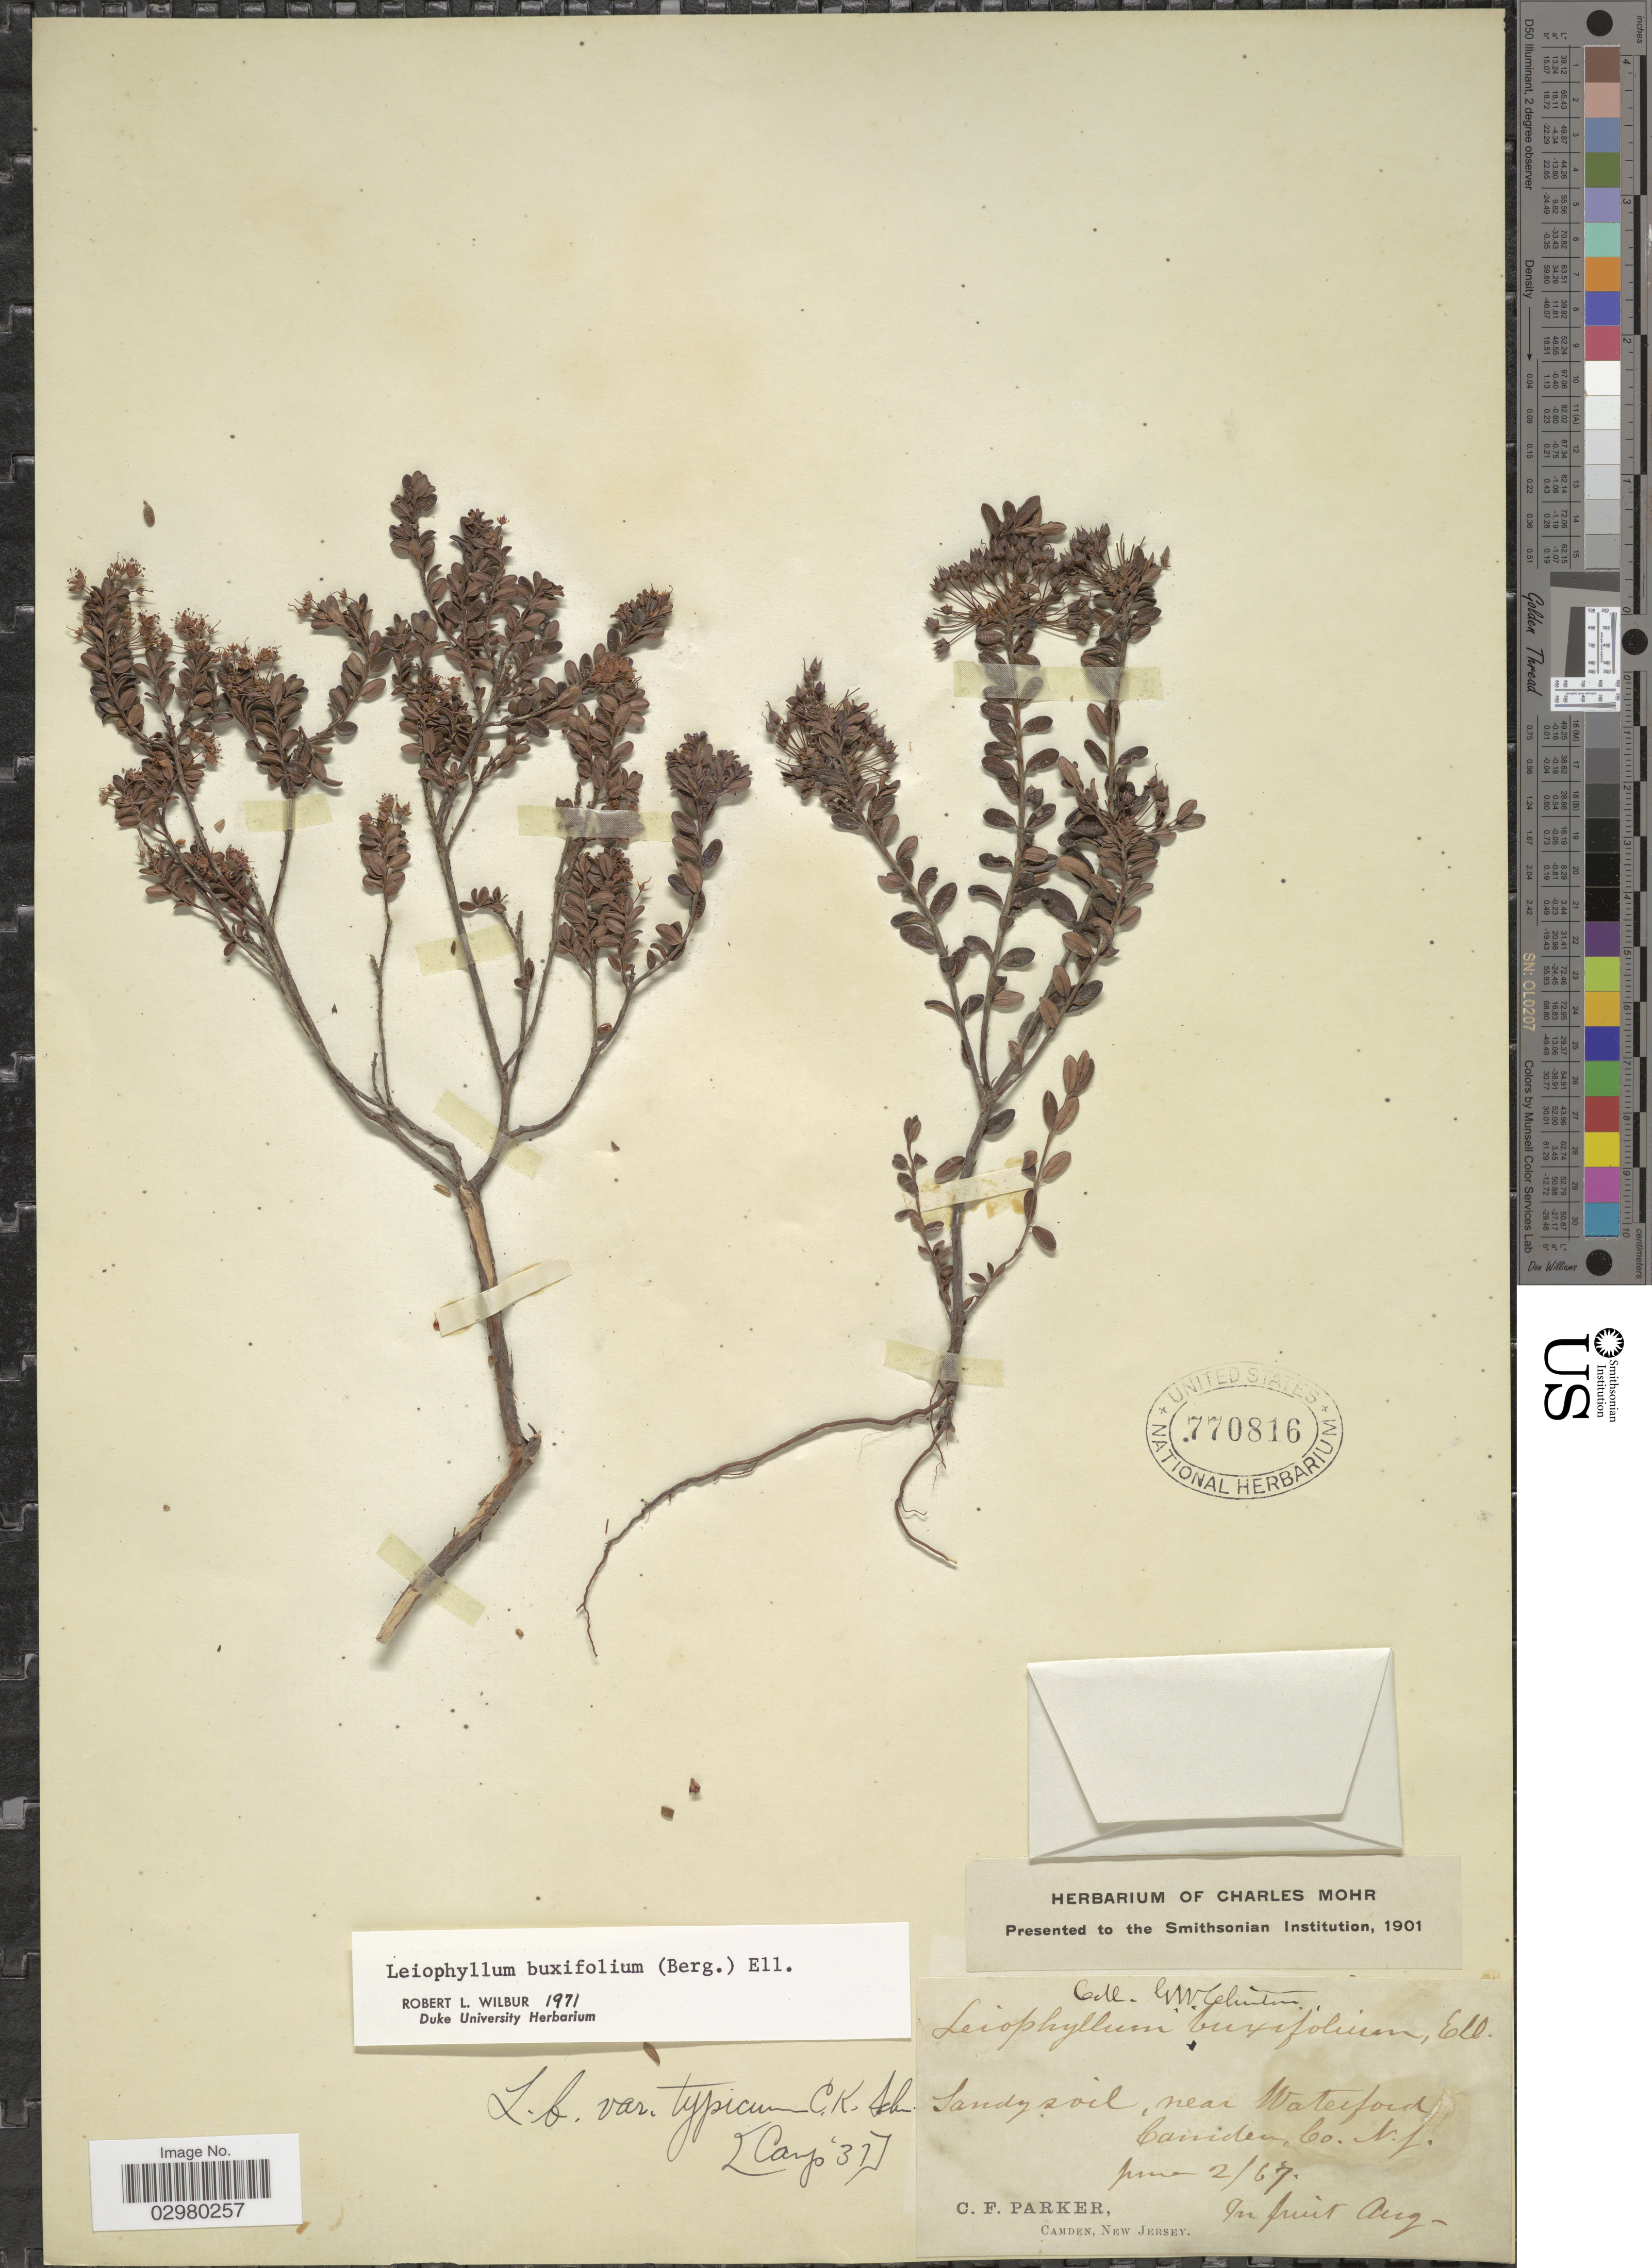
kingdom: Plantae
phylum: Tracheophyta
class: Magnoliopsida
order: Ericales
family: Ericaceae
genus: Leiophyllum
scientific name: Leiophyllum buxifolium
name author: (Bergius) Elliott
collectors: G. W. Clinton & C. F. Parker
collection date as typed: Transcribed d/m/y: 2/6/67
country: United States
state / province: New Jersey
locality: Near Waterford, Camden Co.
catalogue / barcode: US 770816